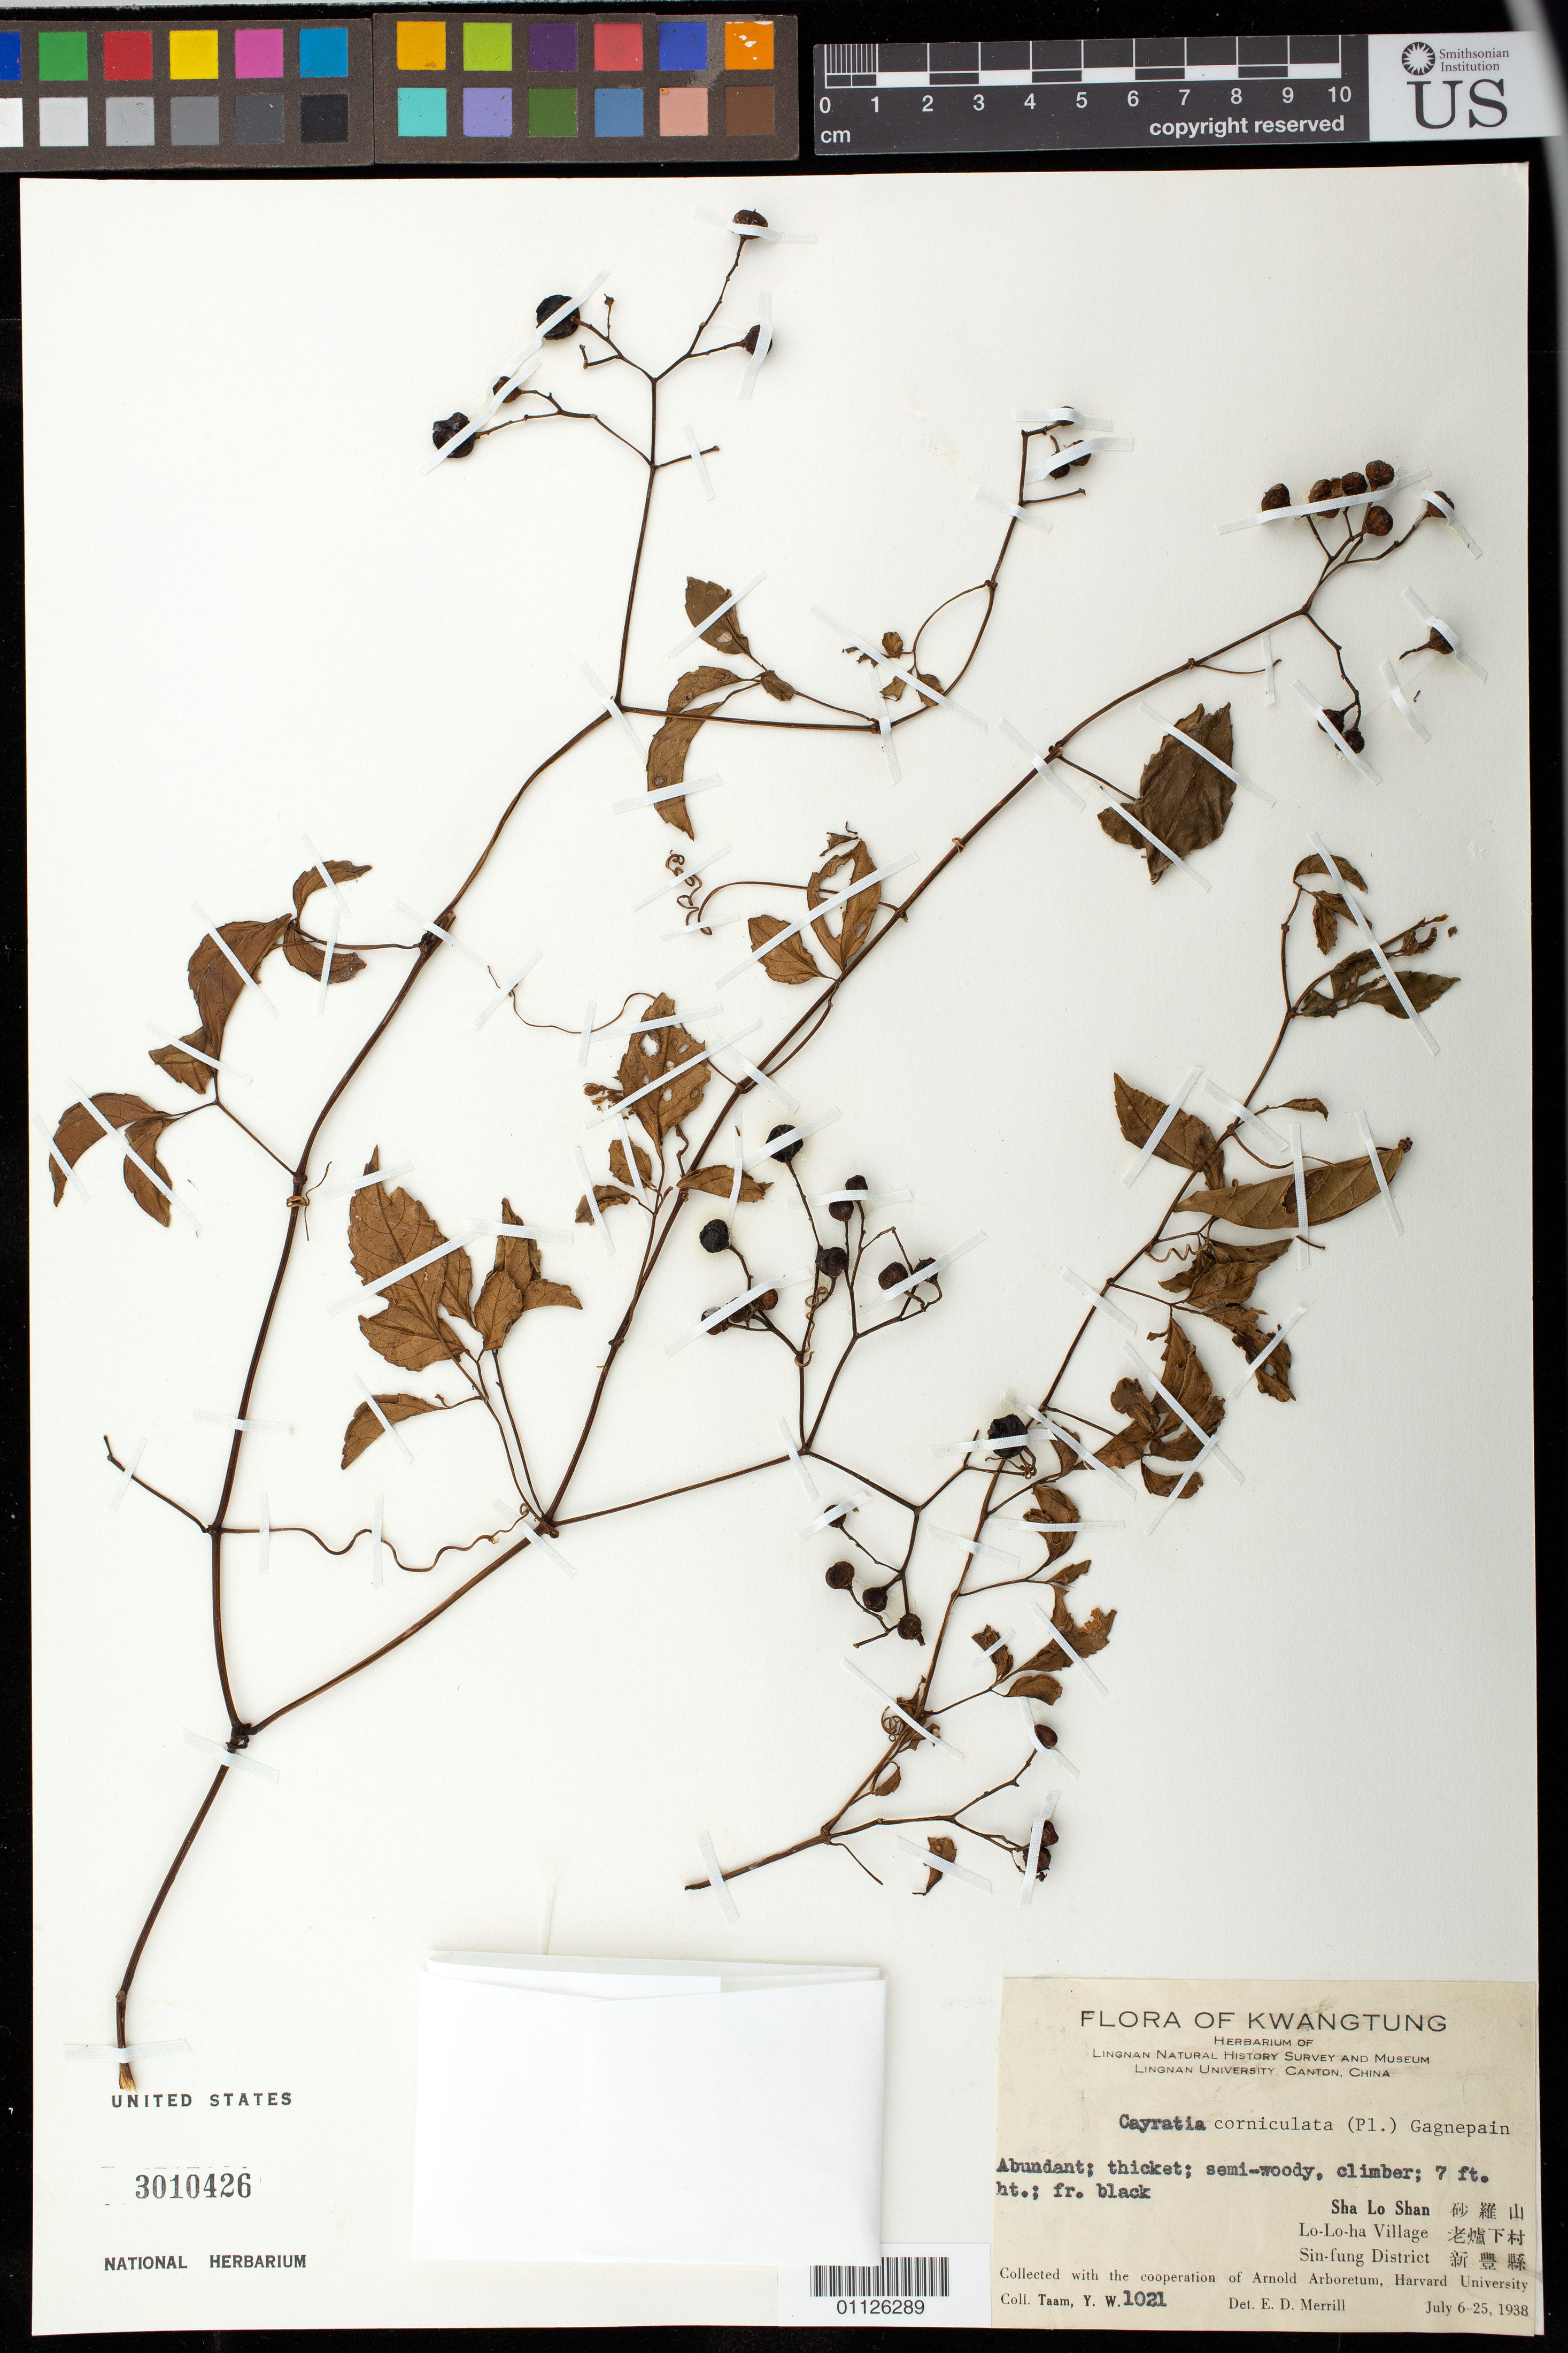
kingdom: Plantae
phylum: Tracheophyta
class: Magnoliopsida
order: Vitales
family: Vitaceae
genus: Causonis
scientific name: Causonis corniculata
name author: (Benth.) J. Wen & L.M. Lu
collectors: Y. W. Taam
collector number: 1021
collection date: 1938-07-06/1938-07-25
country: China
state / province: Guangdong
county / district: Sin-fung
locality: Sha Lo Shan. Lo-Lo-ha Village.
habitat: Abundant; thicket;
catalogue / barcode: US 3010426